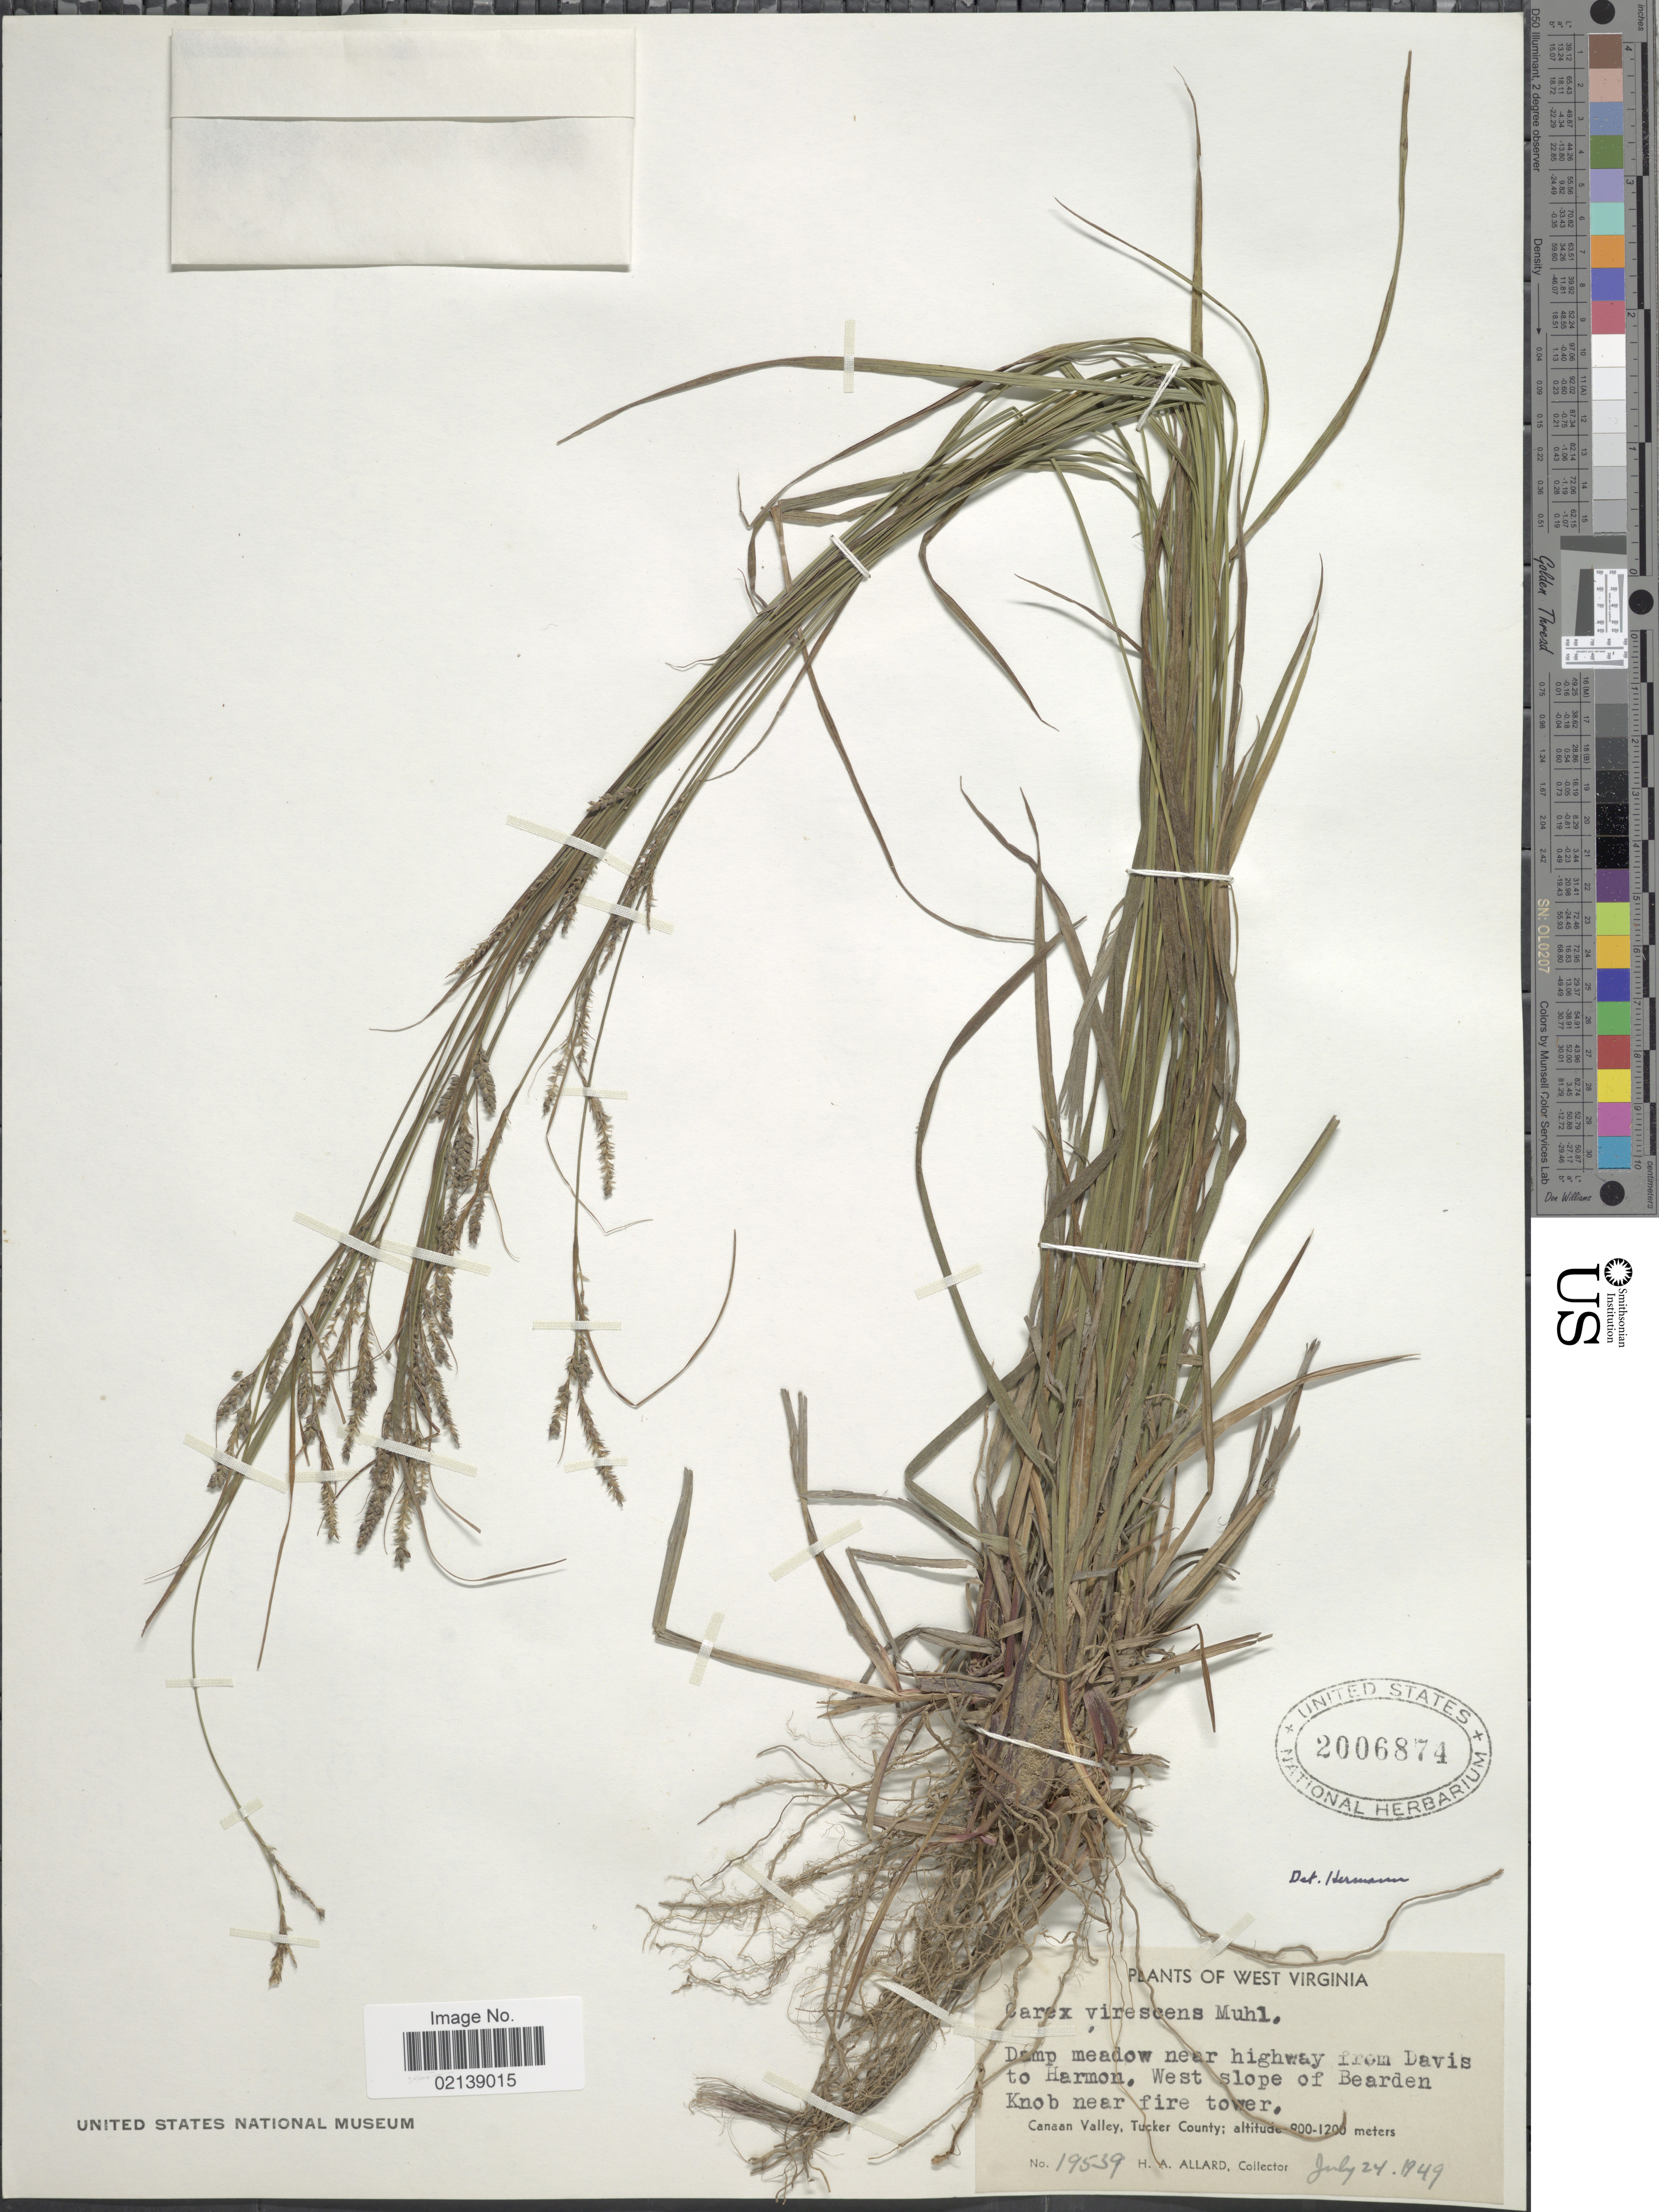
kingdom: Plantae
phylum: Tracheophyta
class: Liliopsida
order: Poales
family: Cyperaceae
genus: Carex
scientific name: Carex virescens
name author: Muhl. ex Willd.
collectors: H. A. Allard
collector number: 19539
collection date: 1949-07-24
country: United States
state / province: West Virginia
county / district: Tucker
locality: Damp meadow near highway from Davis to Harmon, West slope of Bearde Knob near fire tower, Canaan Valley, Tucker County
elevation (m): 900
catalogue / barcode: US 2006874